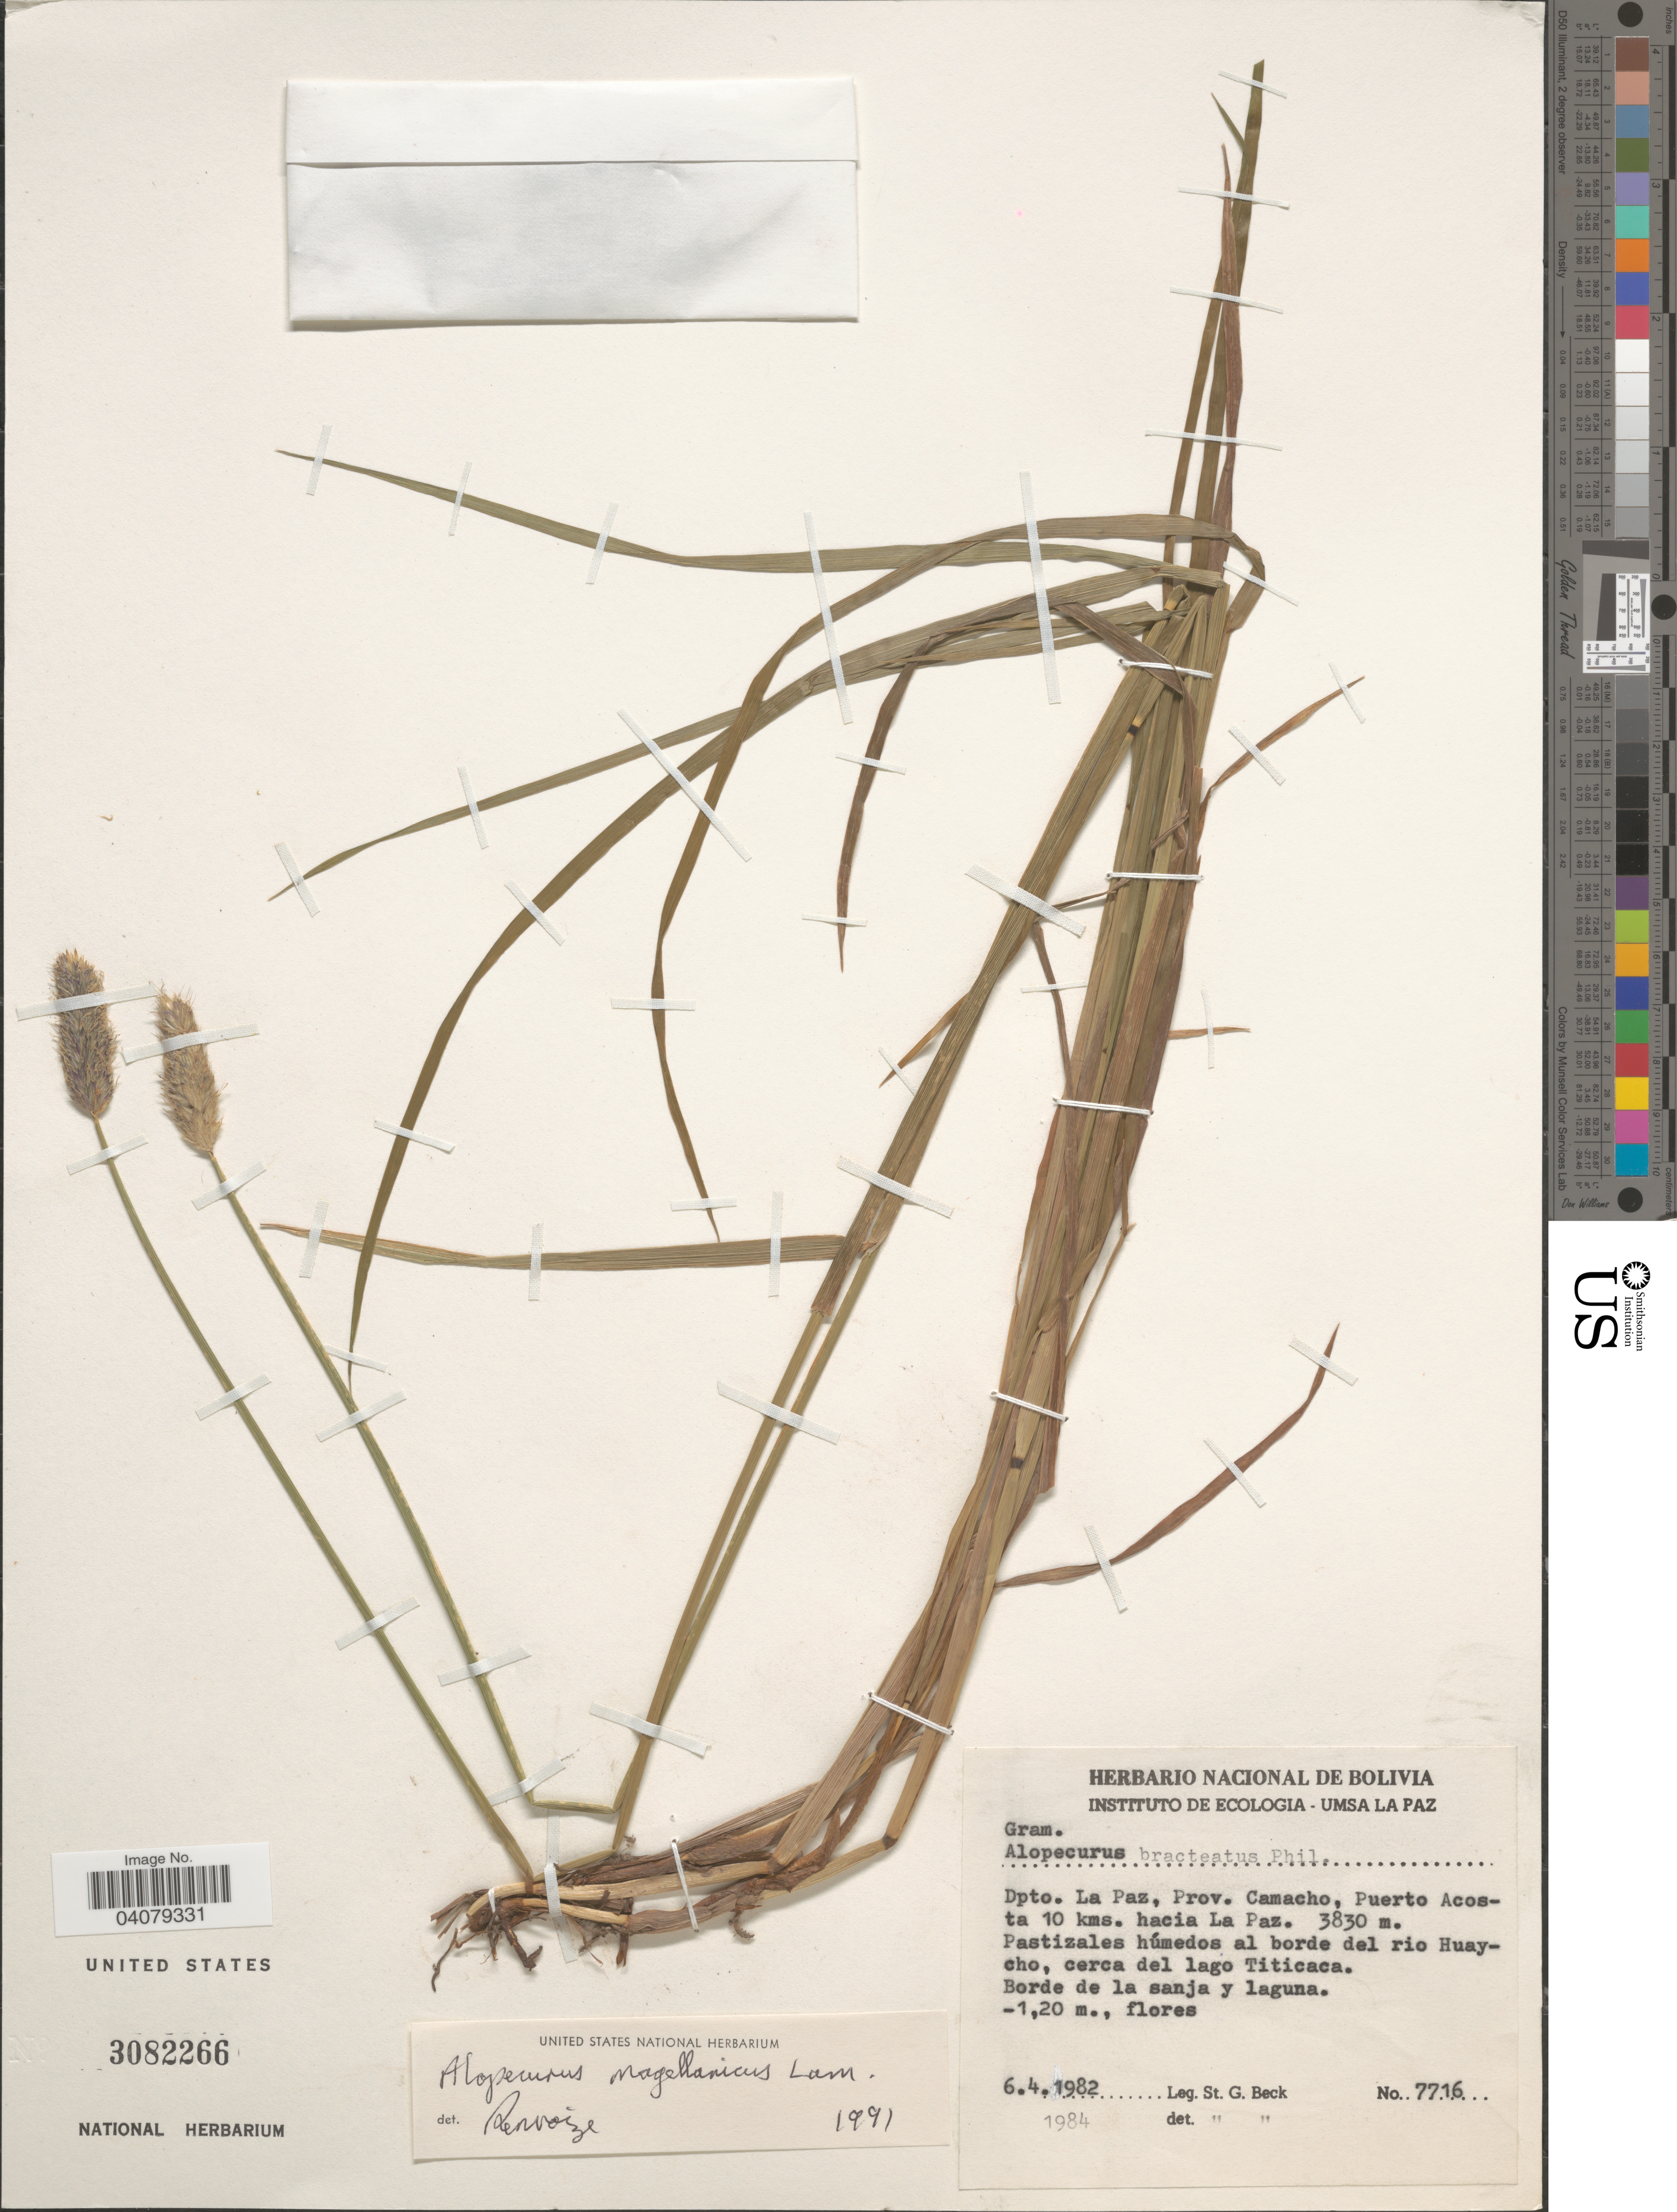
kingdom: Plantae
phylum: Tracheophyta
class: Liliopsida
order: Poales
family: Poaceae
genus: Alopecurus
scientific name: Alopecurus magellanicus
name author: Lam.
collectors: S. G. Beck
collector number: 7716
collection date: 1982-04-06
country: Bolivia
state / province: La Paz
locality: Dpto. La Paz, Prov. Camacho, Puerto Acosta 10 kms. hacia La Paz. Pastizales húmedos al borde del rio Huaycho, cerca del lago Titicaca. Borde de la sanja y laguna.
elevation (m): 3830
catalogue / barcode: US 3082266